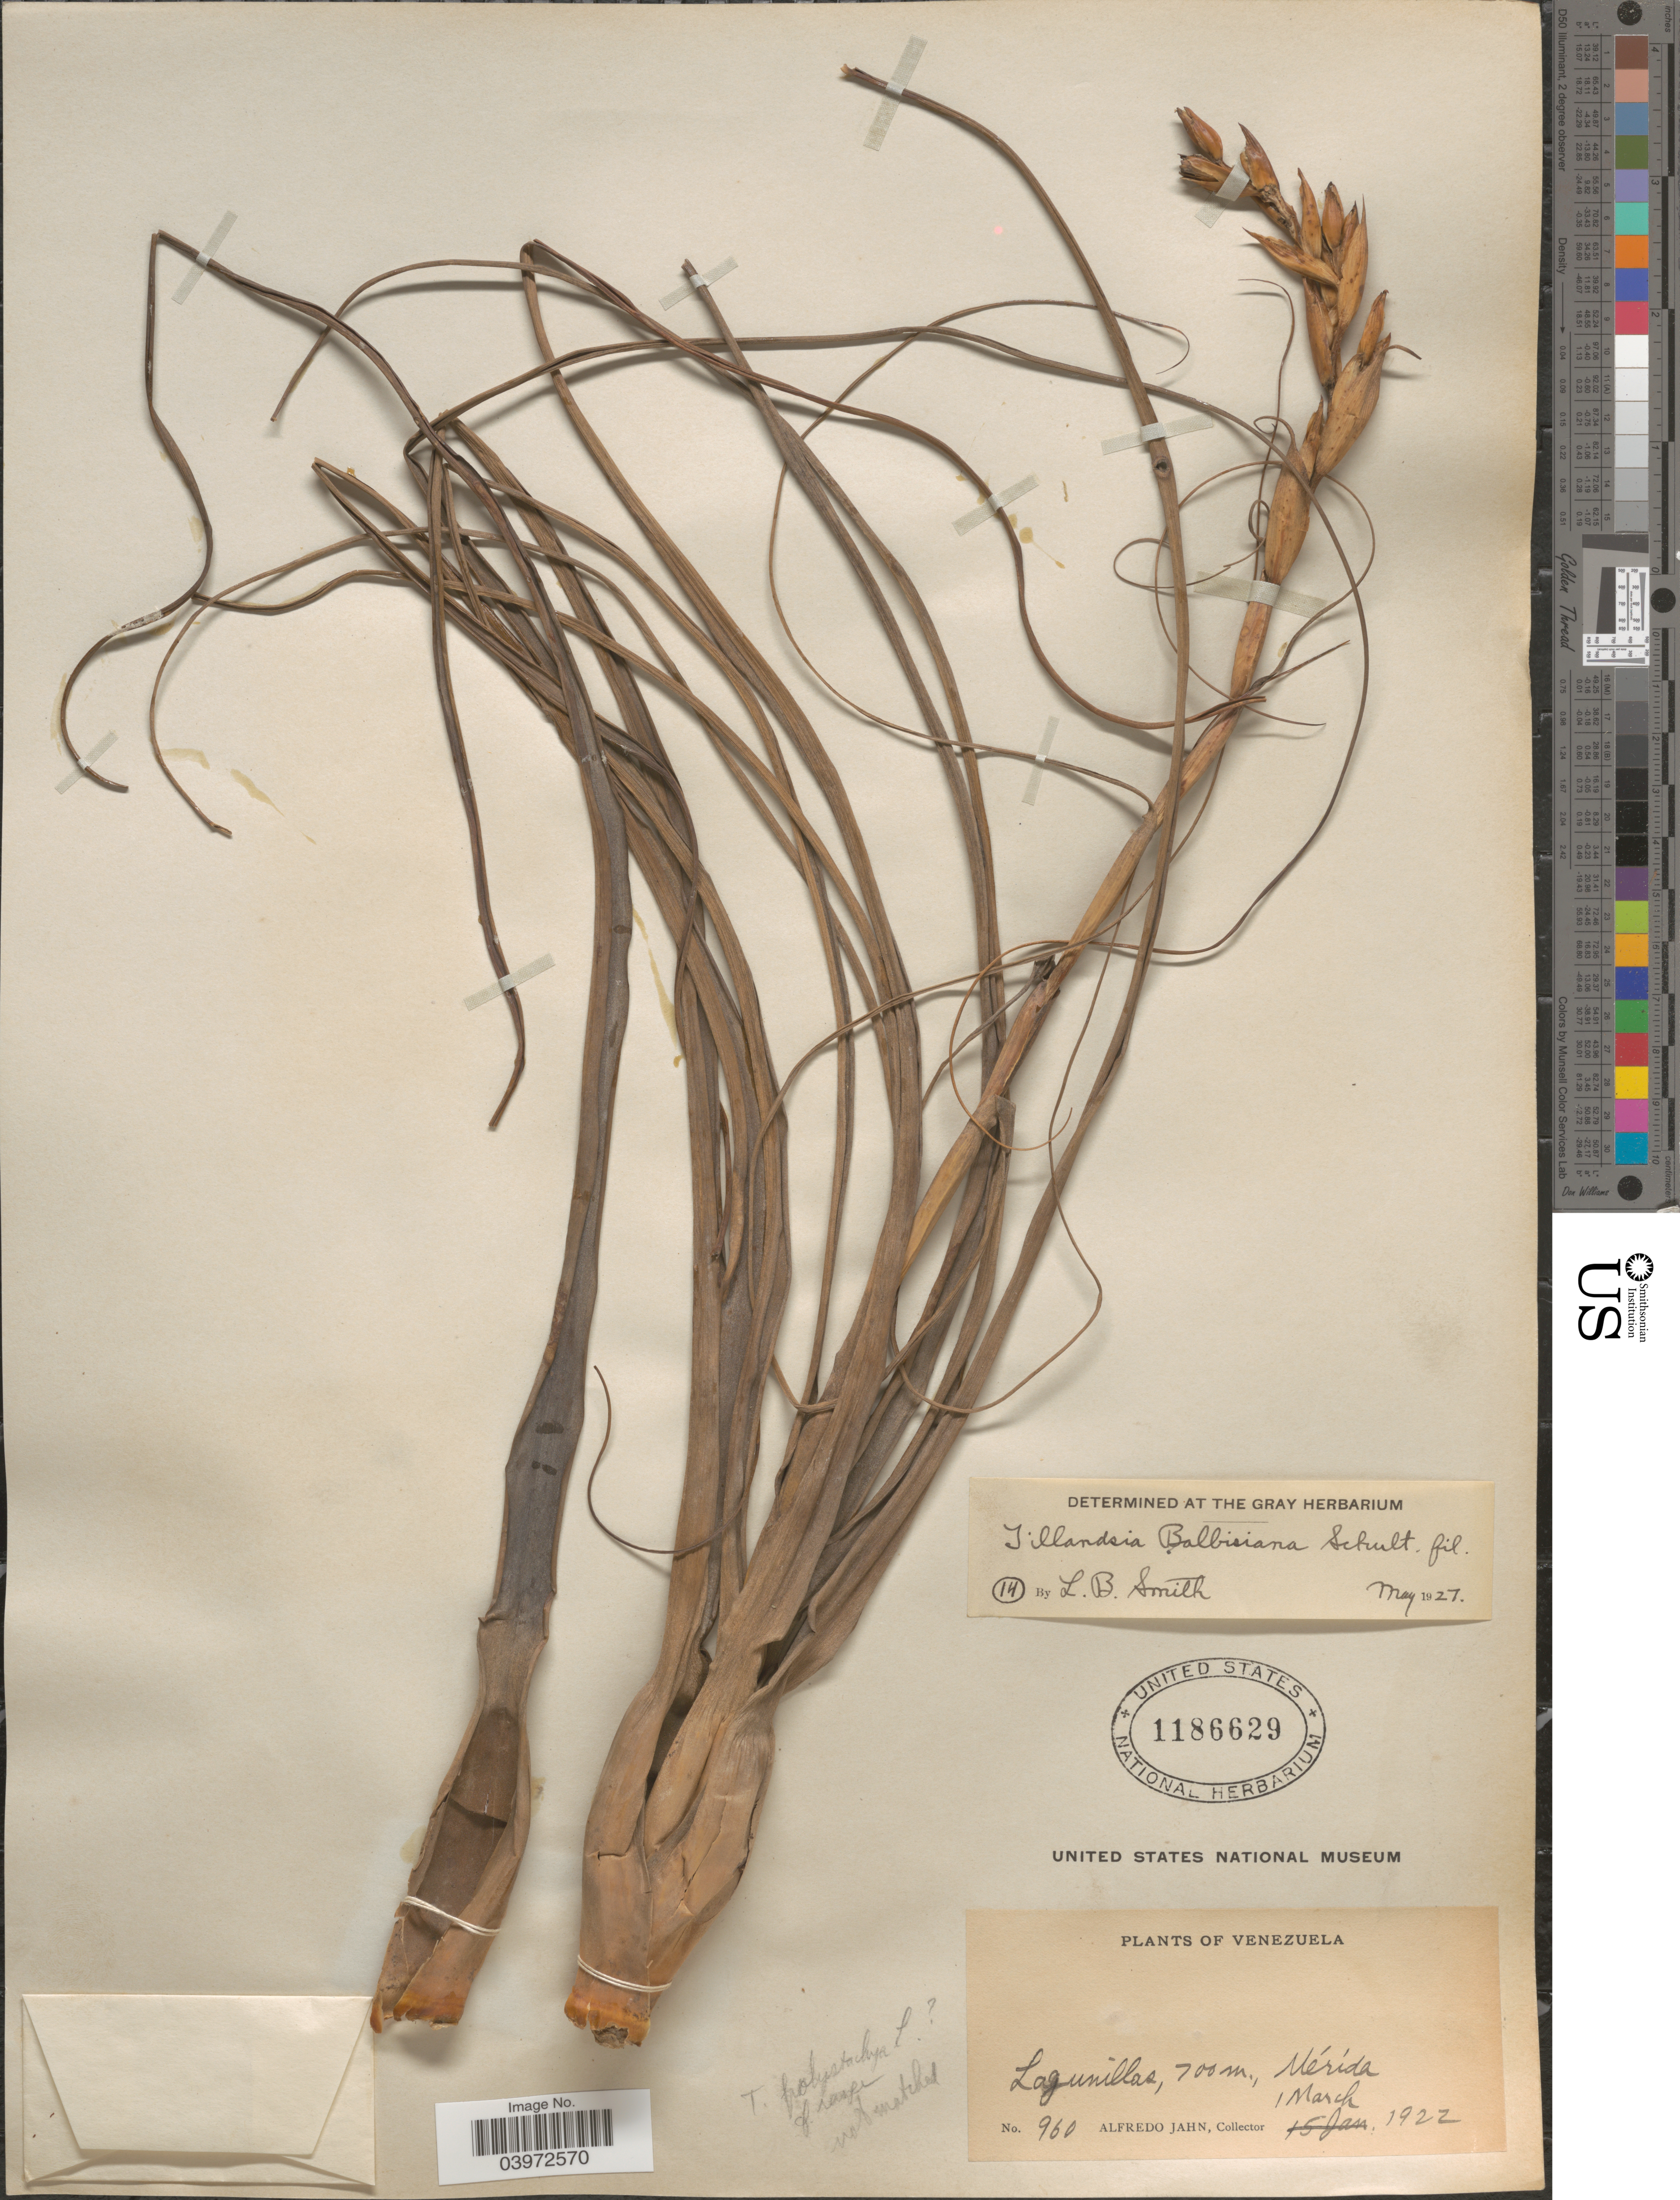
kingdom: Plantae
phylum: Tracheophyta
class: Liliopsida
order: Poales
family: Bromeliaceae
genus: Tillandsia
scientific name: Tillandsia balbisiana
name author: Schult. f.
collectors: A. Jahn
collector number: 960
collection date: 1922-03-01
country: Venezuela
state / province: Merida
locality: Lagunillas.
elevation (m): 700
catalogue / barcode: US 1186629